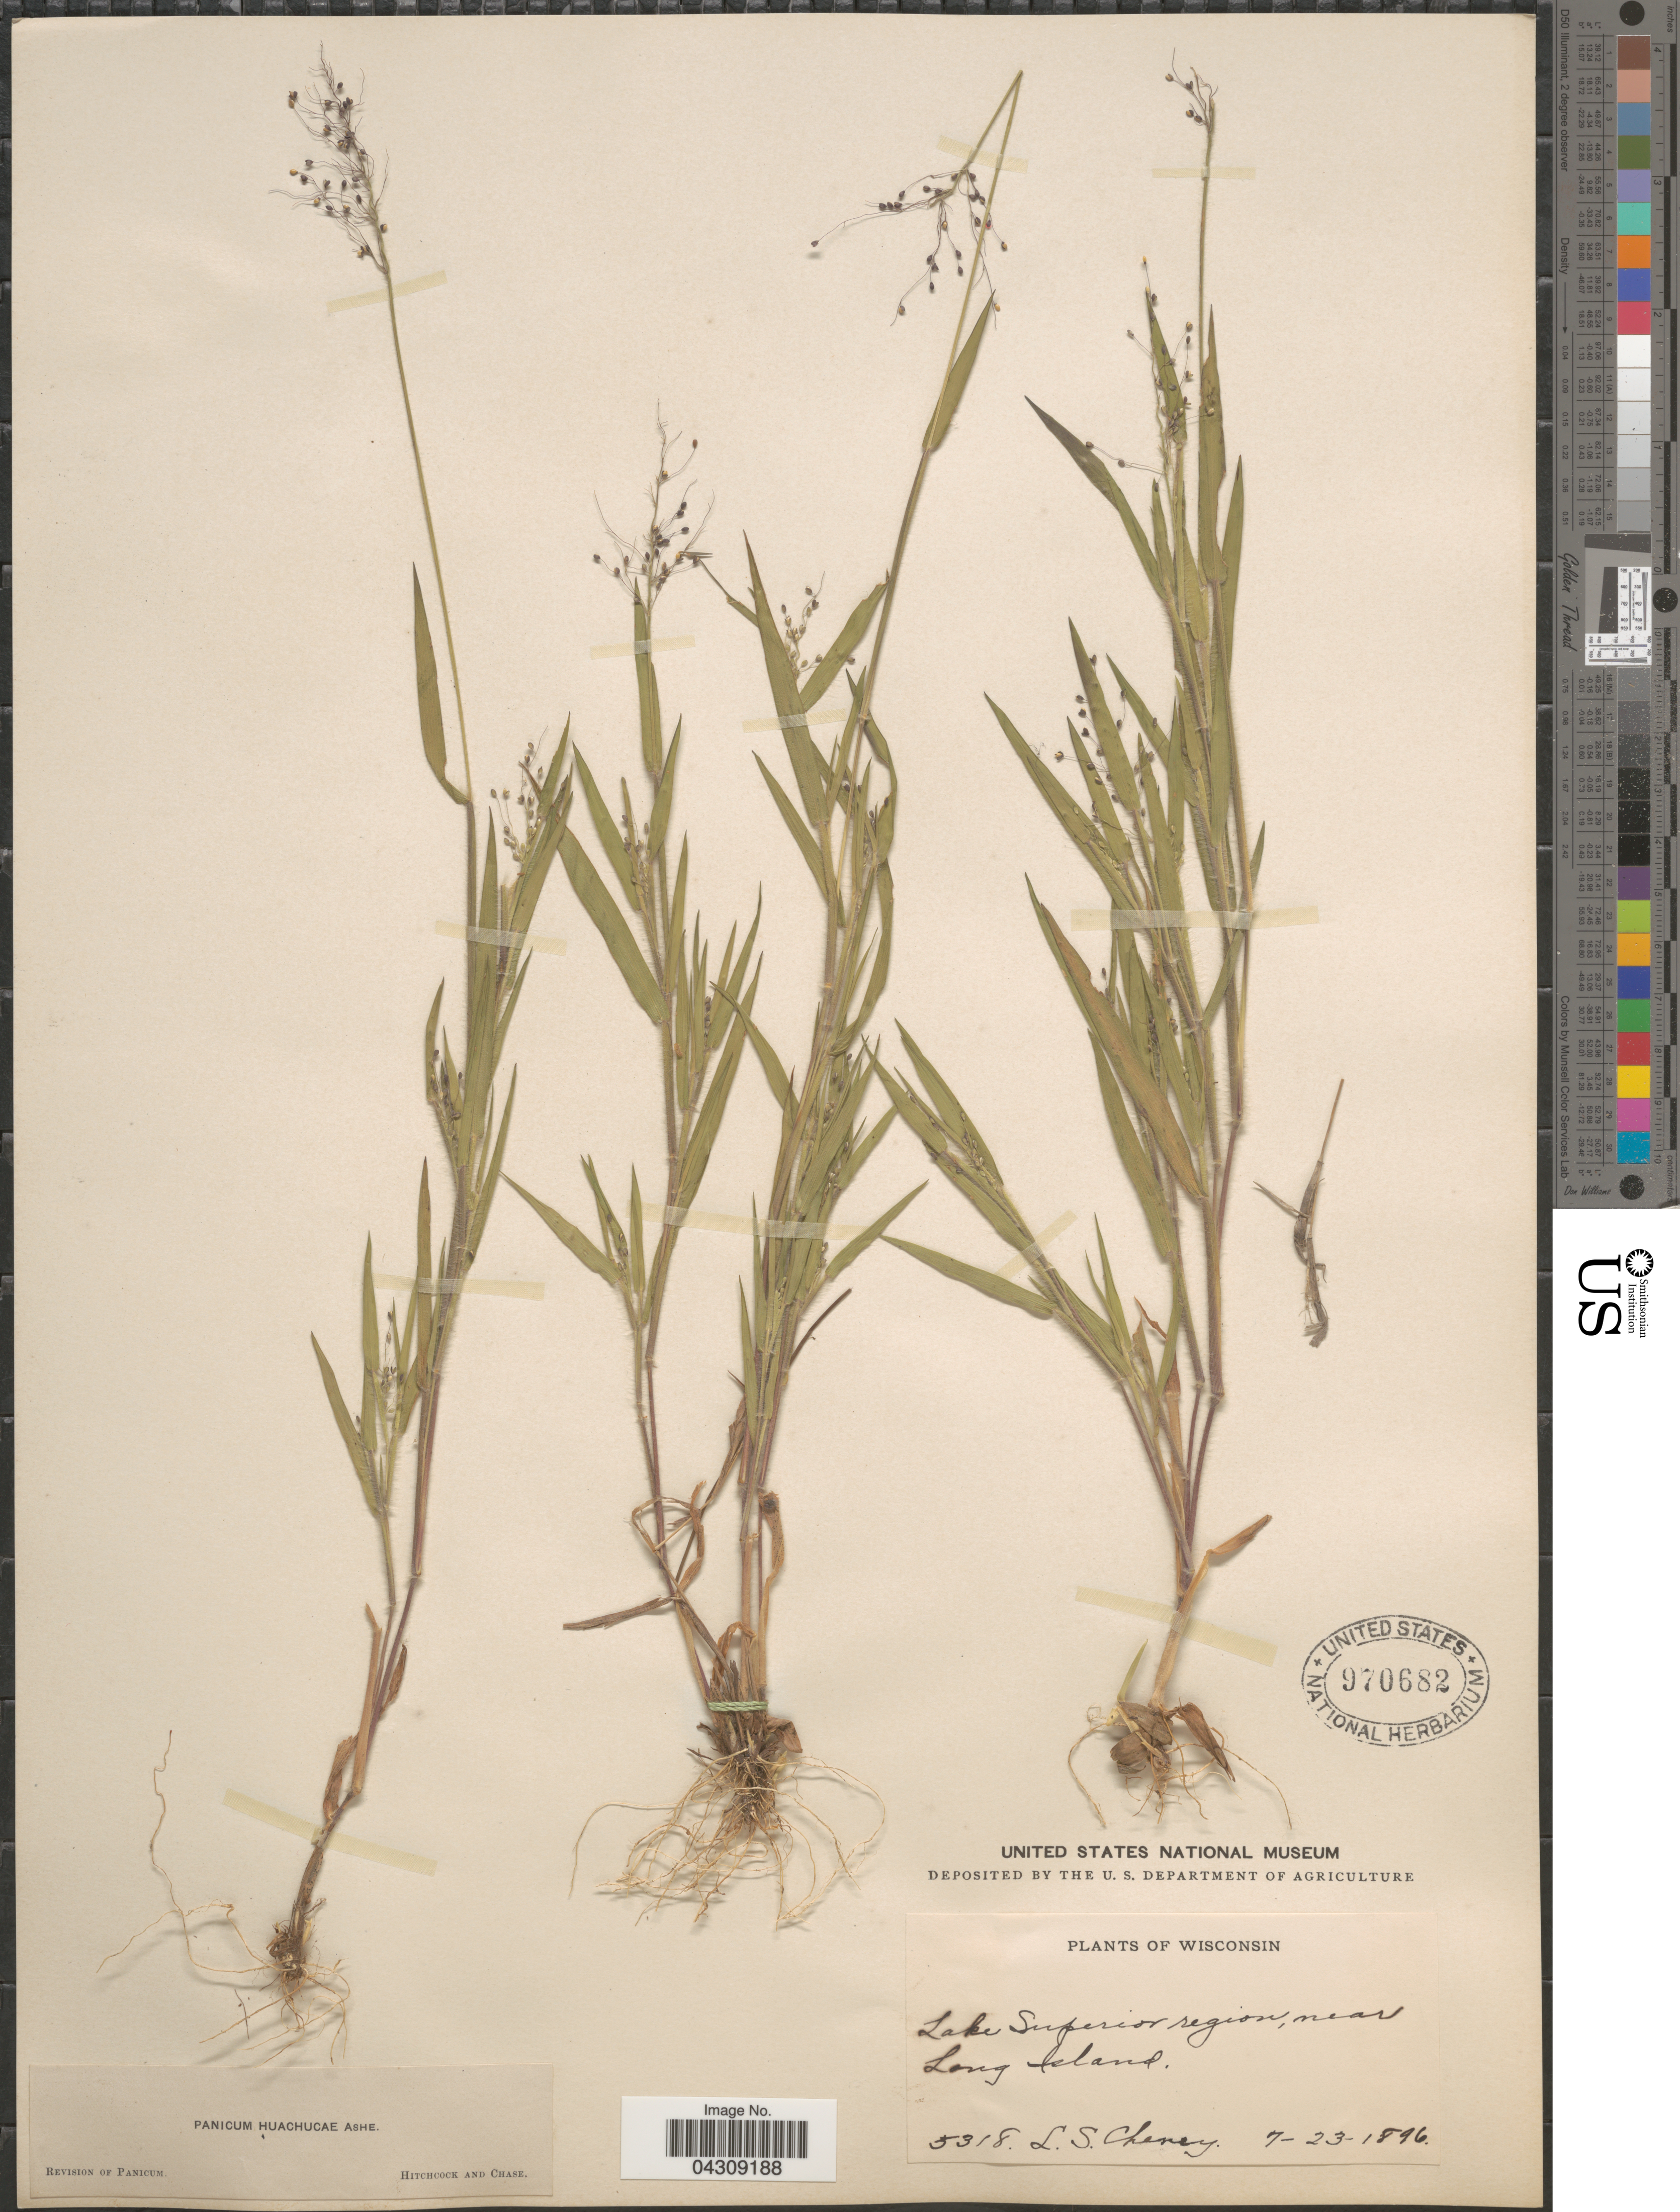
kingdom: Plantae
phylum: Tracheophyta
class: Liliopsida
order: Poales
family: Poaceae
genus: Dichanthelium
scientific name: Dichanthelium acuminatum var. acuminatum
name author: (Sw.) Gould & C.A. Clark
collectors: L. Cheney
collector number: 5318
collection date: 1896-07-23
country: United States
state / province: Wisconsin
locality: Lake Superior region, near Long Island.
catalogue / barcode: US 970682